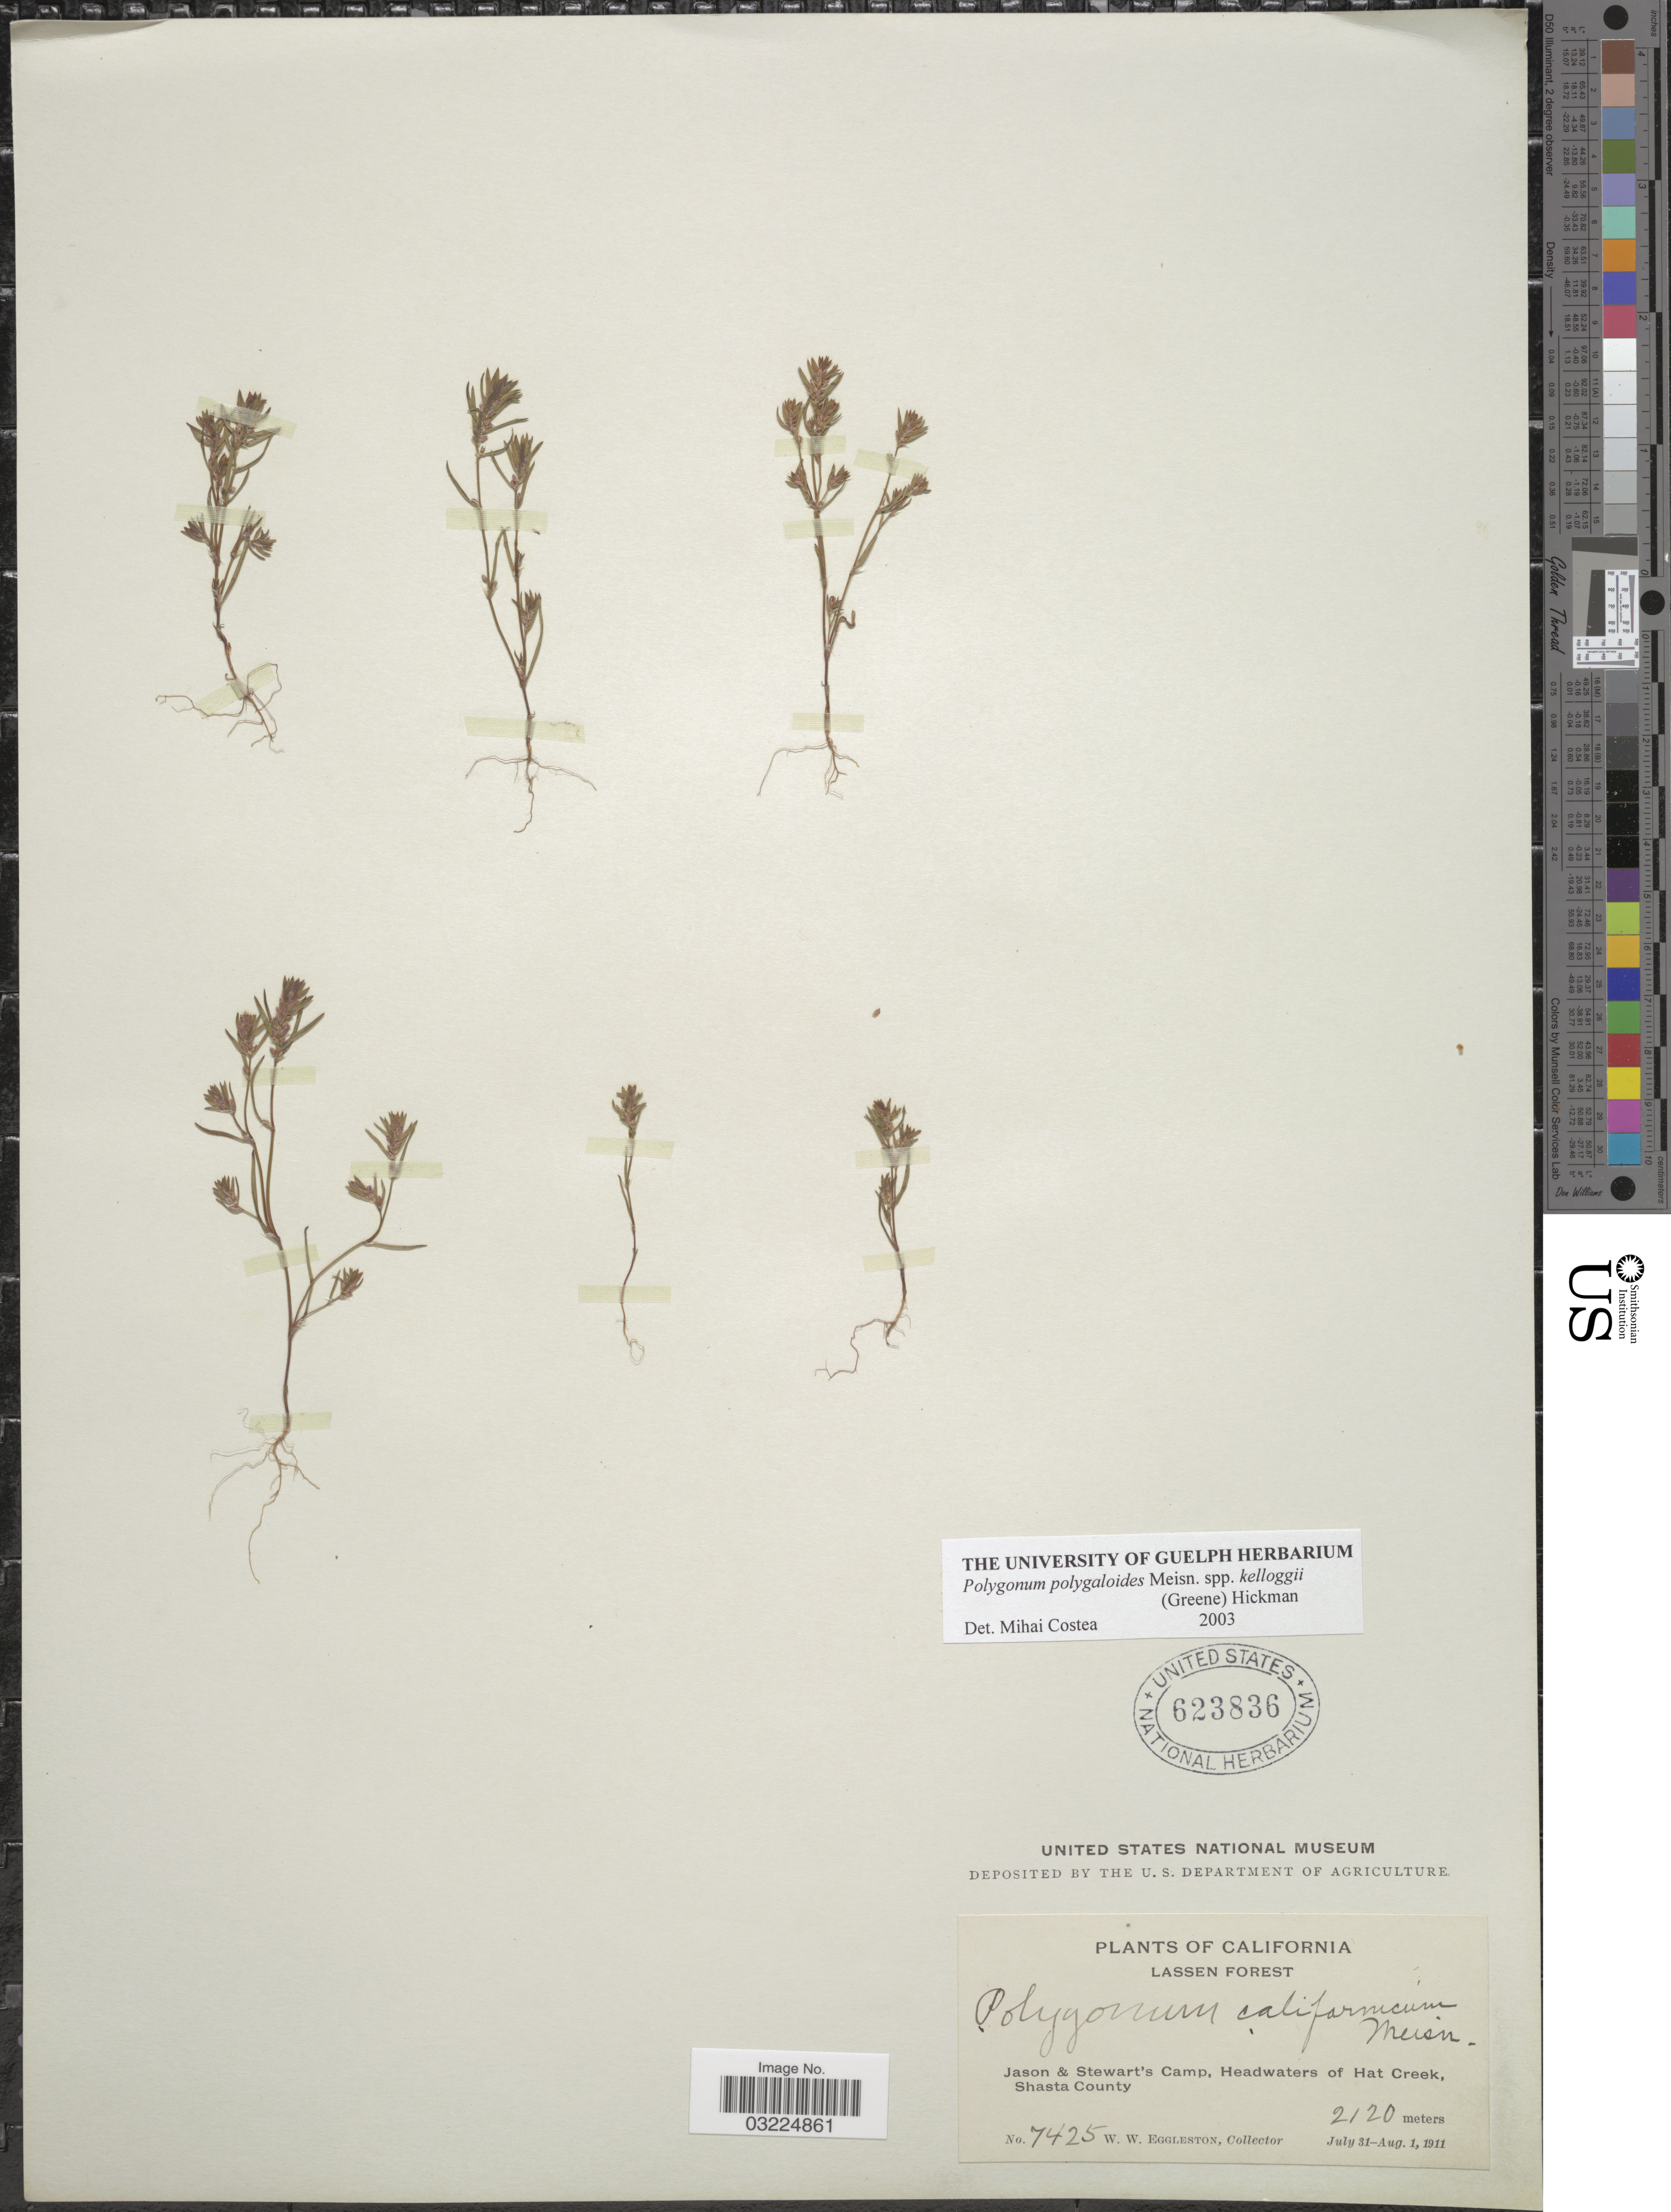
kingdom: Plantae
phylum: Tracheophyta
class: Magnoliopsida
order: Caryophyllales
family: Polygonaceae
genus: Polygonum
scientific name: Polygonum polygaloides subsp. kelloggii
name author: (Greene) Hickman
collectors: W. W. Eggleston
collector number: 7425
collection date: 1911-07-31/1911-08-01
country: United States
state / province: California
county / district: Shasta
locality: Lassen Forest. Jason & Stewart's Camp, Headwaters of Hat Creek, Shasta County.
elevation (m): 2120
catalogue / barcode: US 623836